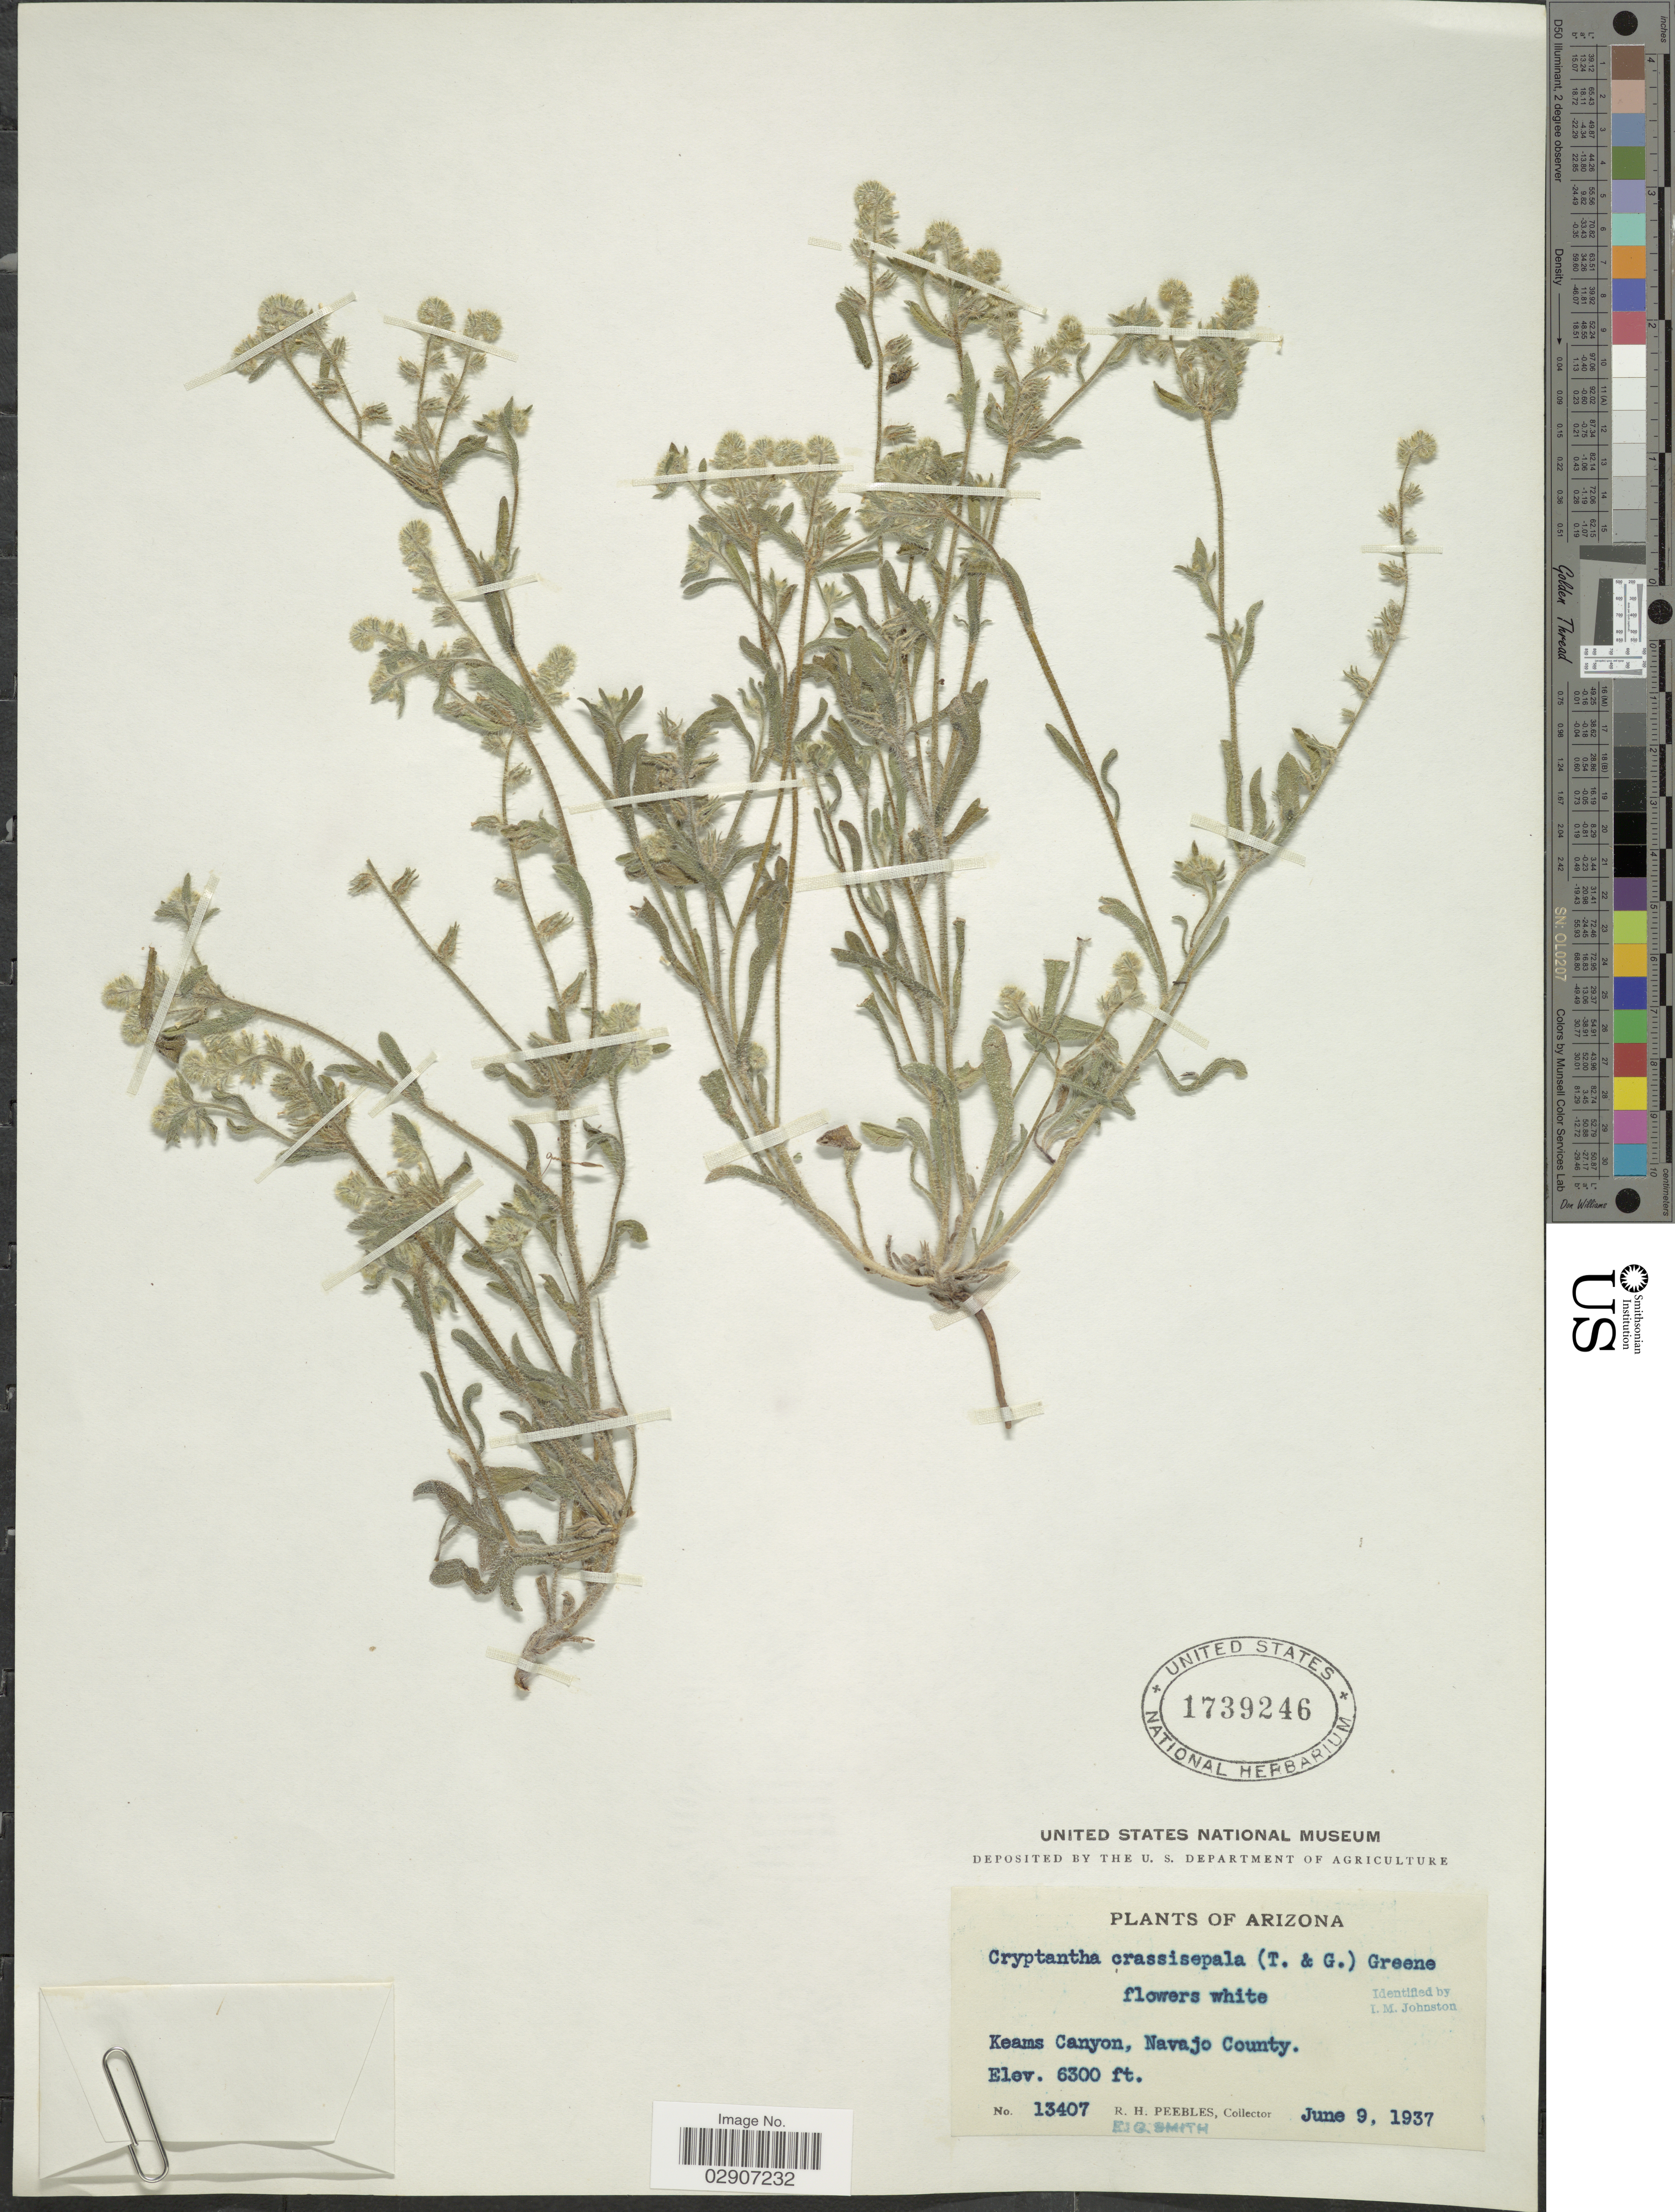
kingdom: Plantae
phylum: Tracheophyta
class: Magnoliopsida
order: Boraginales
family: Boraginaceae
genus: Cryptantha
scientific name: Cryptantha crassisepala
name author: (Torr. & A. Gray) Greene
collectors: R. H. Peebles & E. G. Smith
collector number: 13407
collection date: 1937-06-09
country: United States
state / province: Arizona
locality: Keams Canyon, Navajo County.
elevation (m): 1920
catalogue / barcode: US 1739246